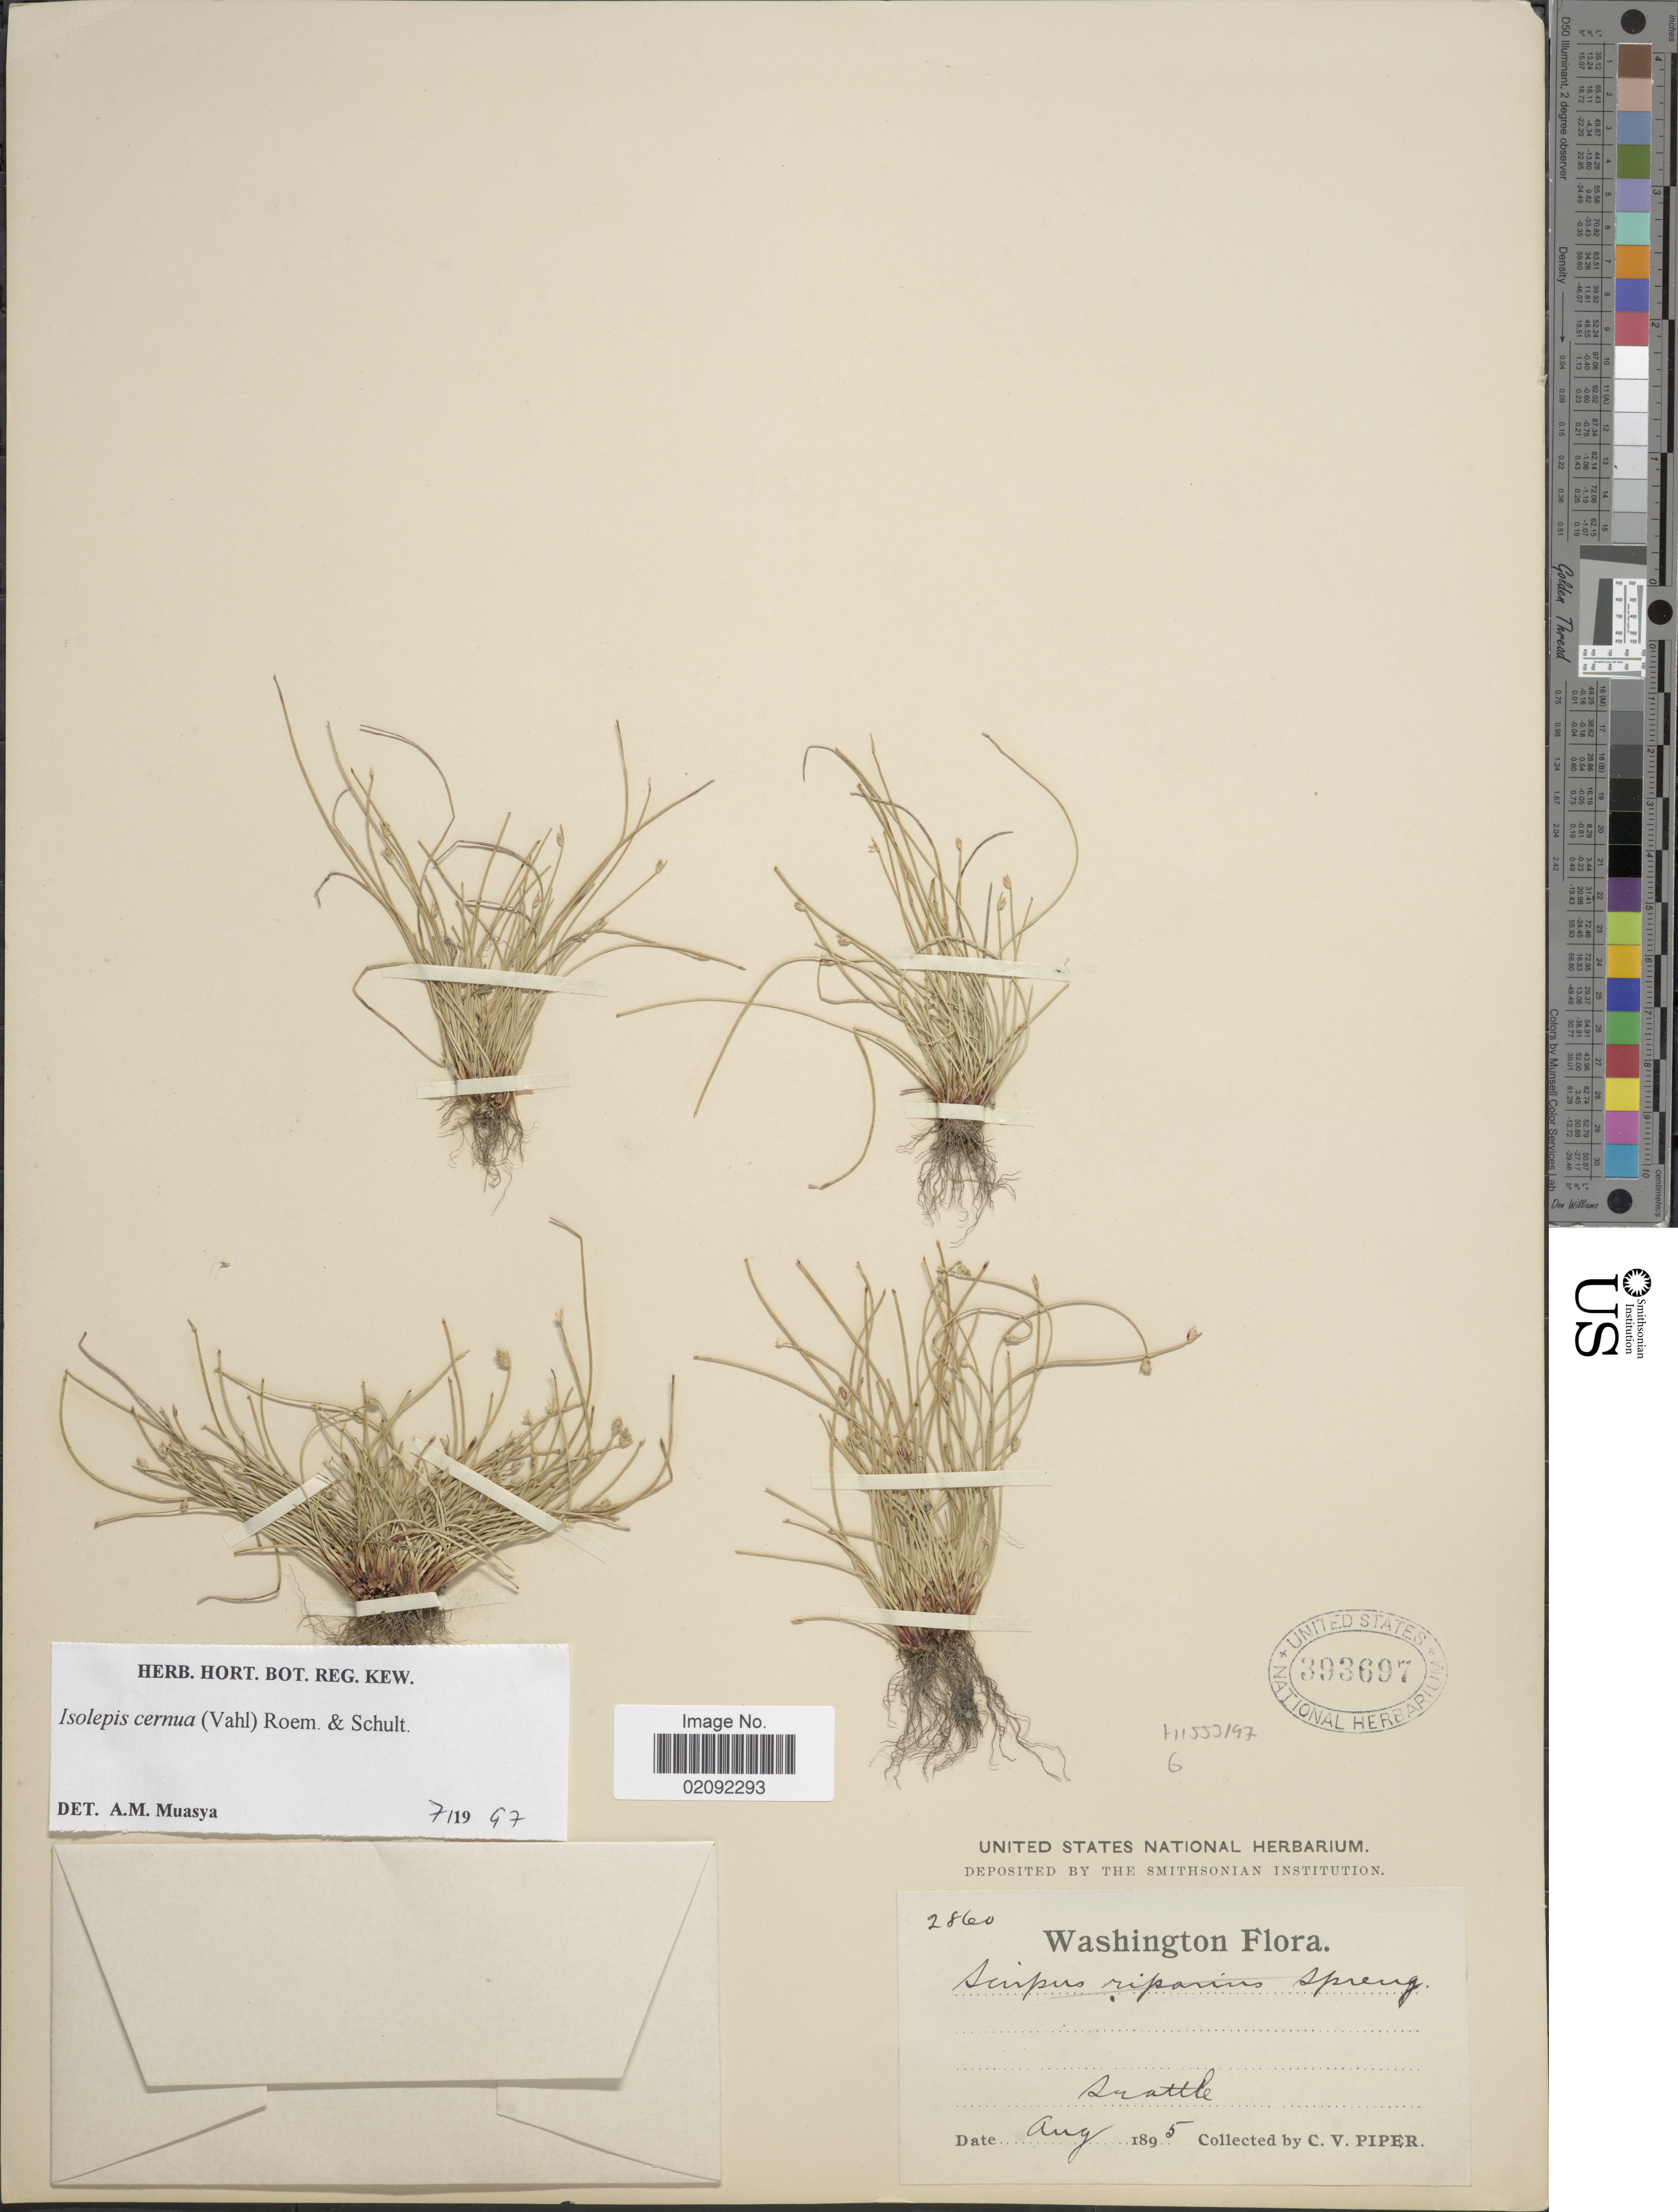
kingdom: Plantae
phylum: Tracheophyta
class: Liliopsida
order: Poales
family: Cyperaceae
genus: Isolepis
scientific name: Isolepis cernua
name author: (Vahl) Roem. & Schult.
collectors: C. V. Piper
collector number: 2860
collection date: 1895-08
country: United States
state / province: Washington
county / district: King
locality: Seattle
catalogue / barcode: US 393697